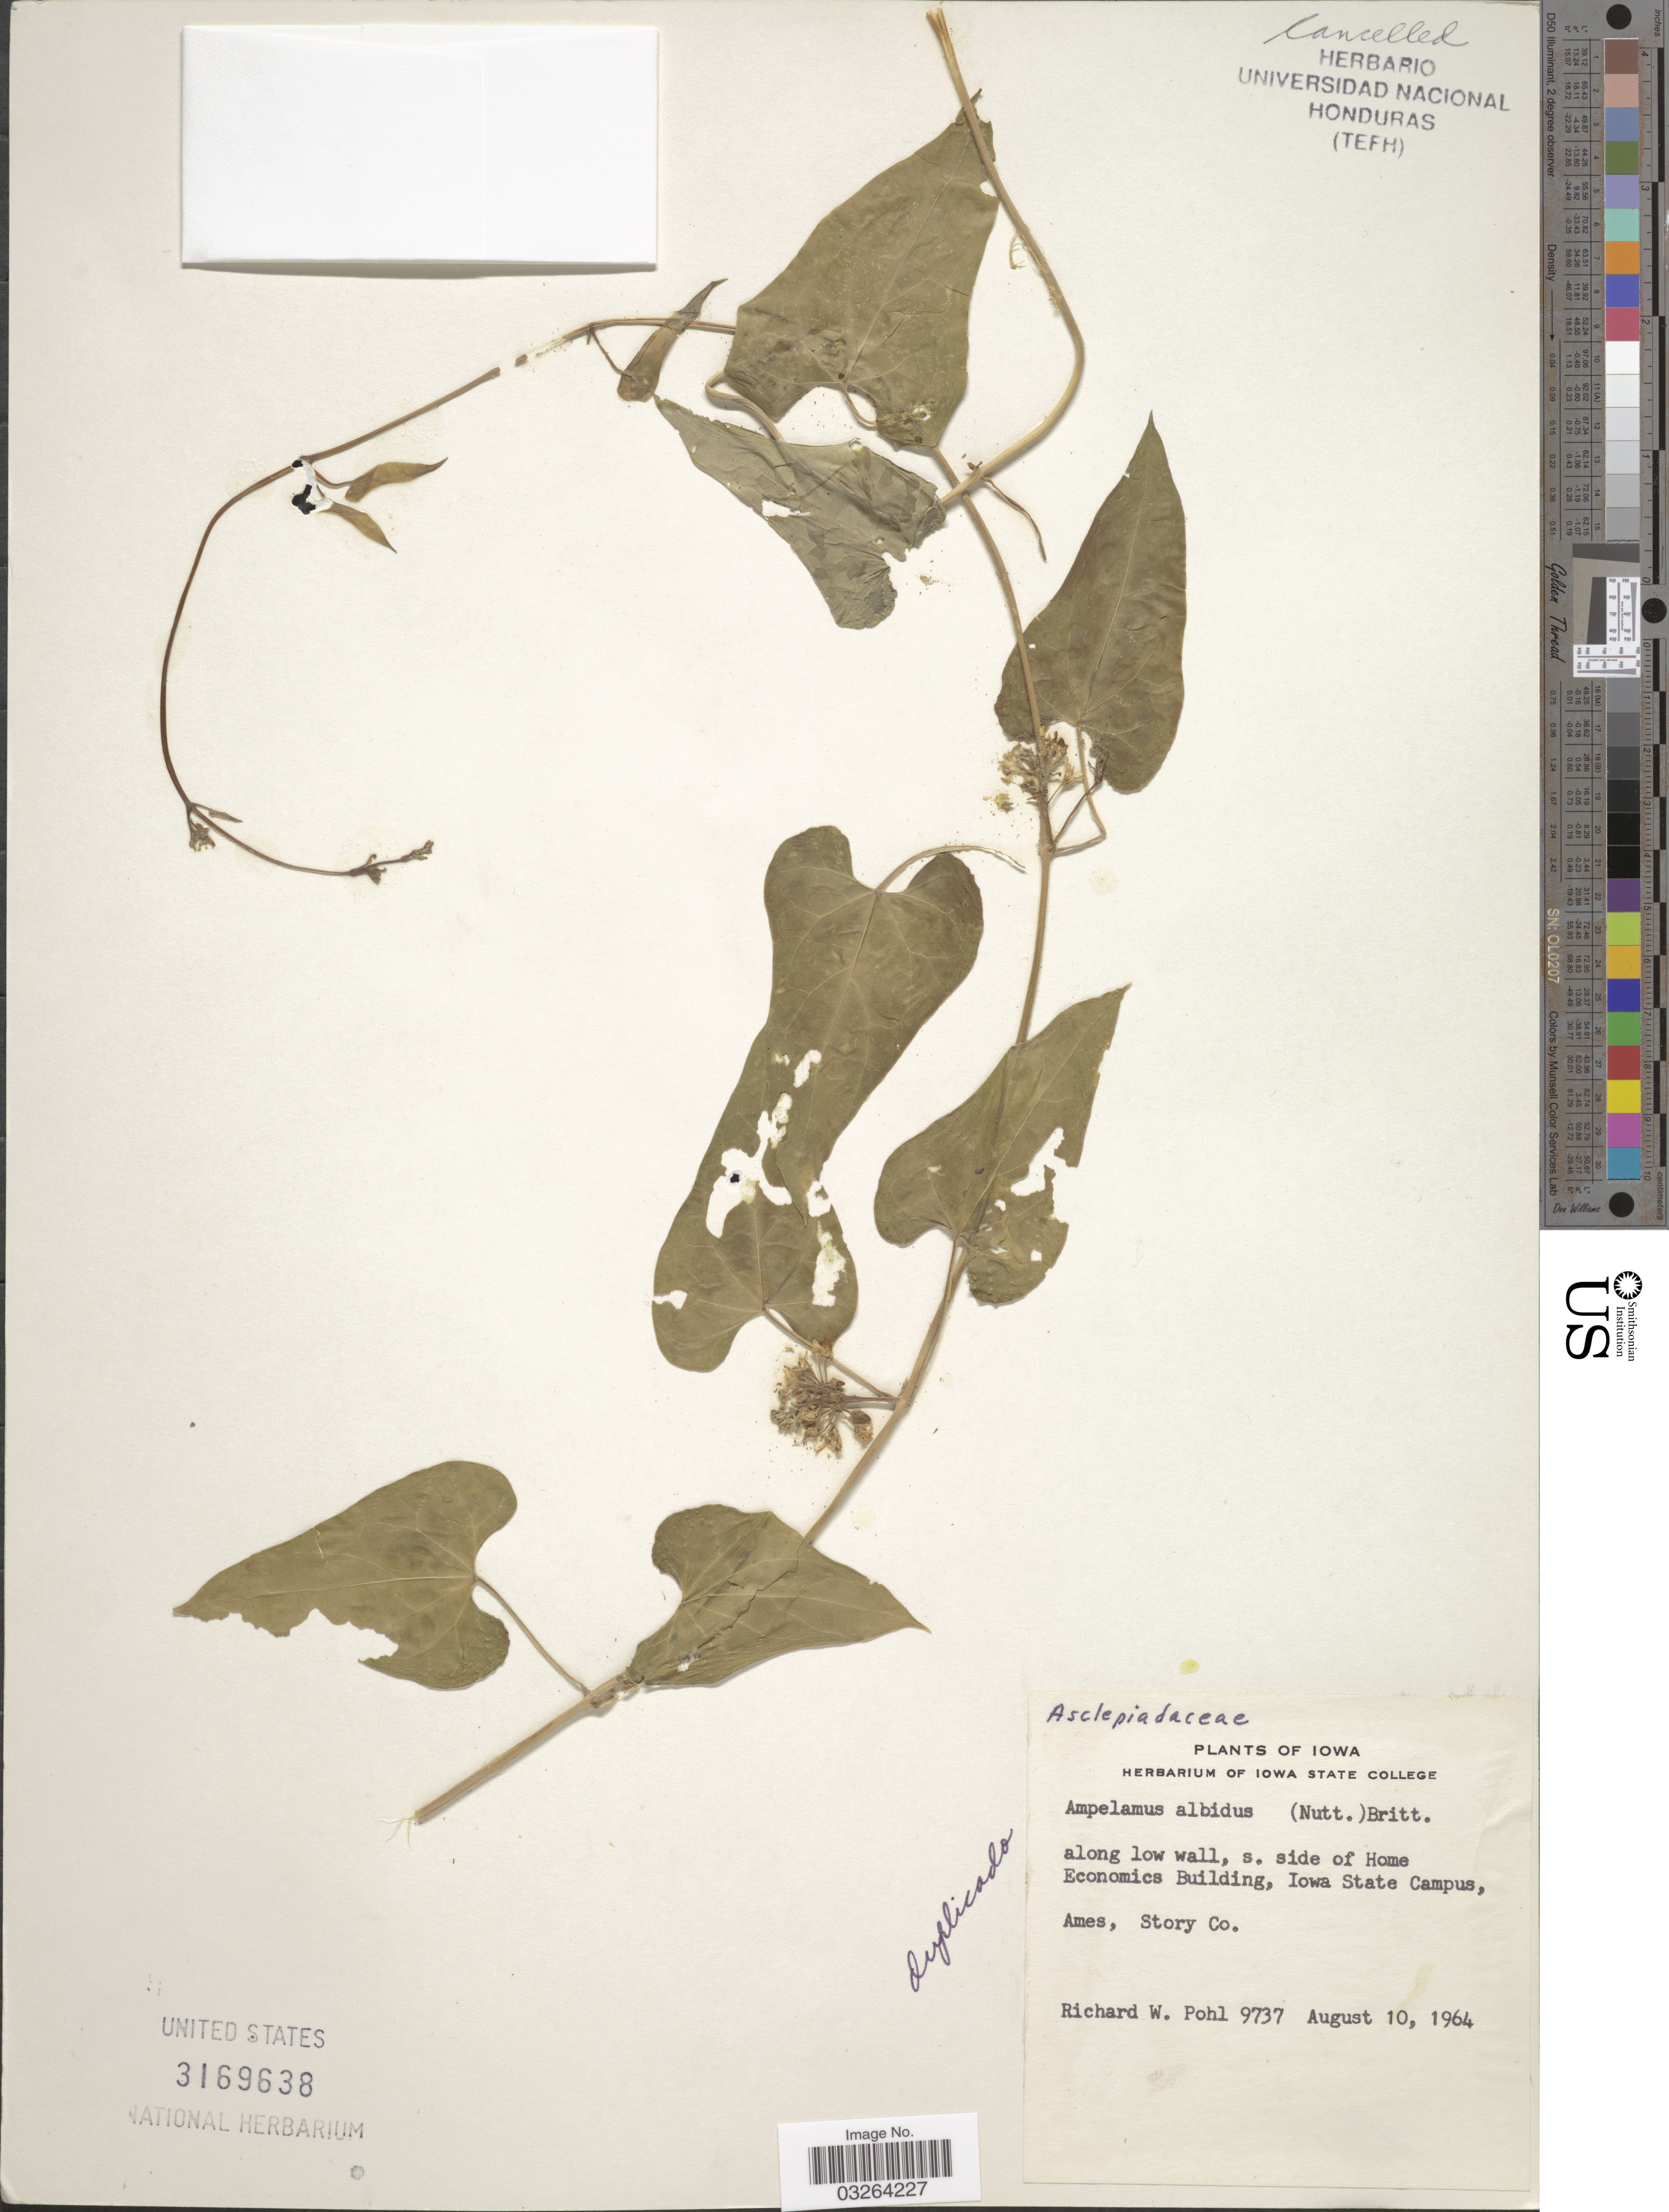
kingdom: Plantae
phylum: Tracheophyta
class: Magnoliopsida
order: Gentianales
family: Apocynaceae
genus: Cynanchum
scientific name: Cynanchum laeve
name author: (Michx.) Pers.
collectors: R. W. Pohl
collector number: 9737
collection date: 1964-08-10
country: United States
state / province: Iowa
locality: Along low wall, s. side of Home Economics Building, Iowa State Campus. Ames, Story Co.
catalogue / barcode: US 3169638